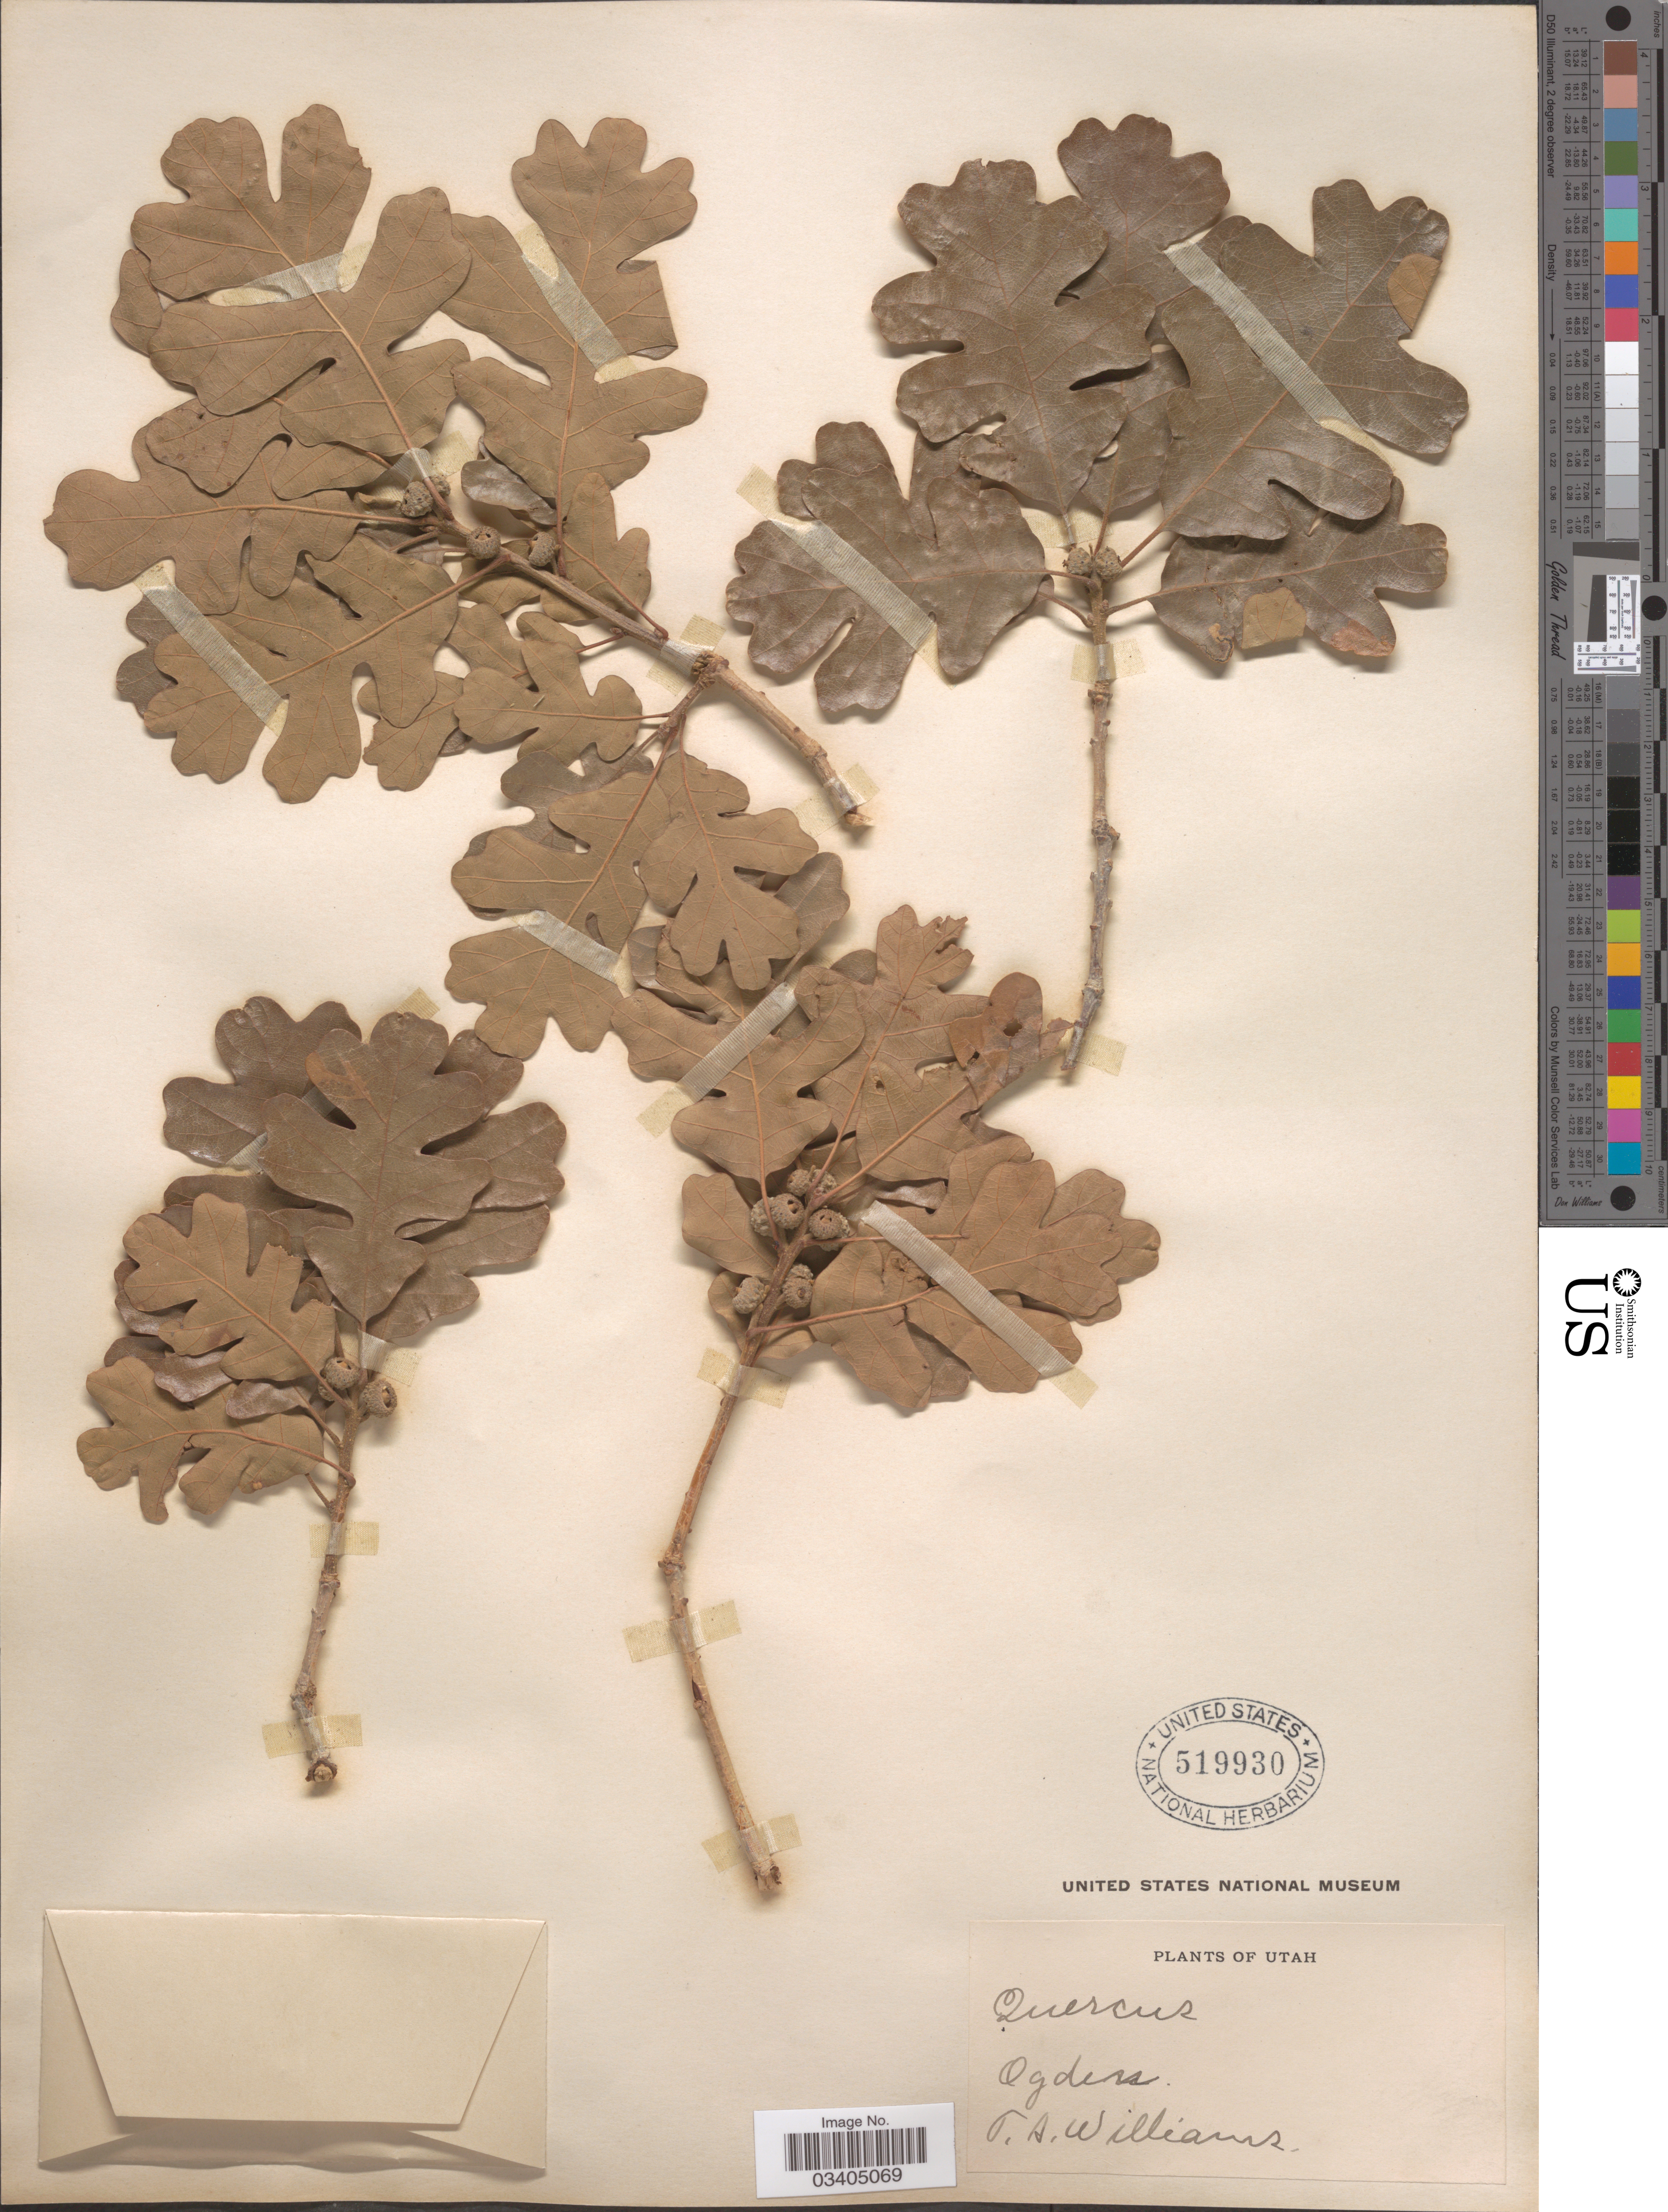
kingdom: Plantae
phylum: Tracheophyta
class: Magnoliopsida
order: Fagales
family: Fagaceae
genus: Quercus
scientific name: Quercus gambelii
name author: Nutt.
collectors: T. Williams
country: United States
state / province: Utah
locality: Ogden.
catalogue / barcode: US 519930